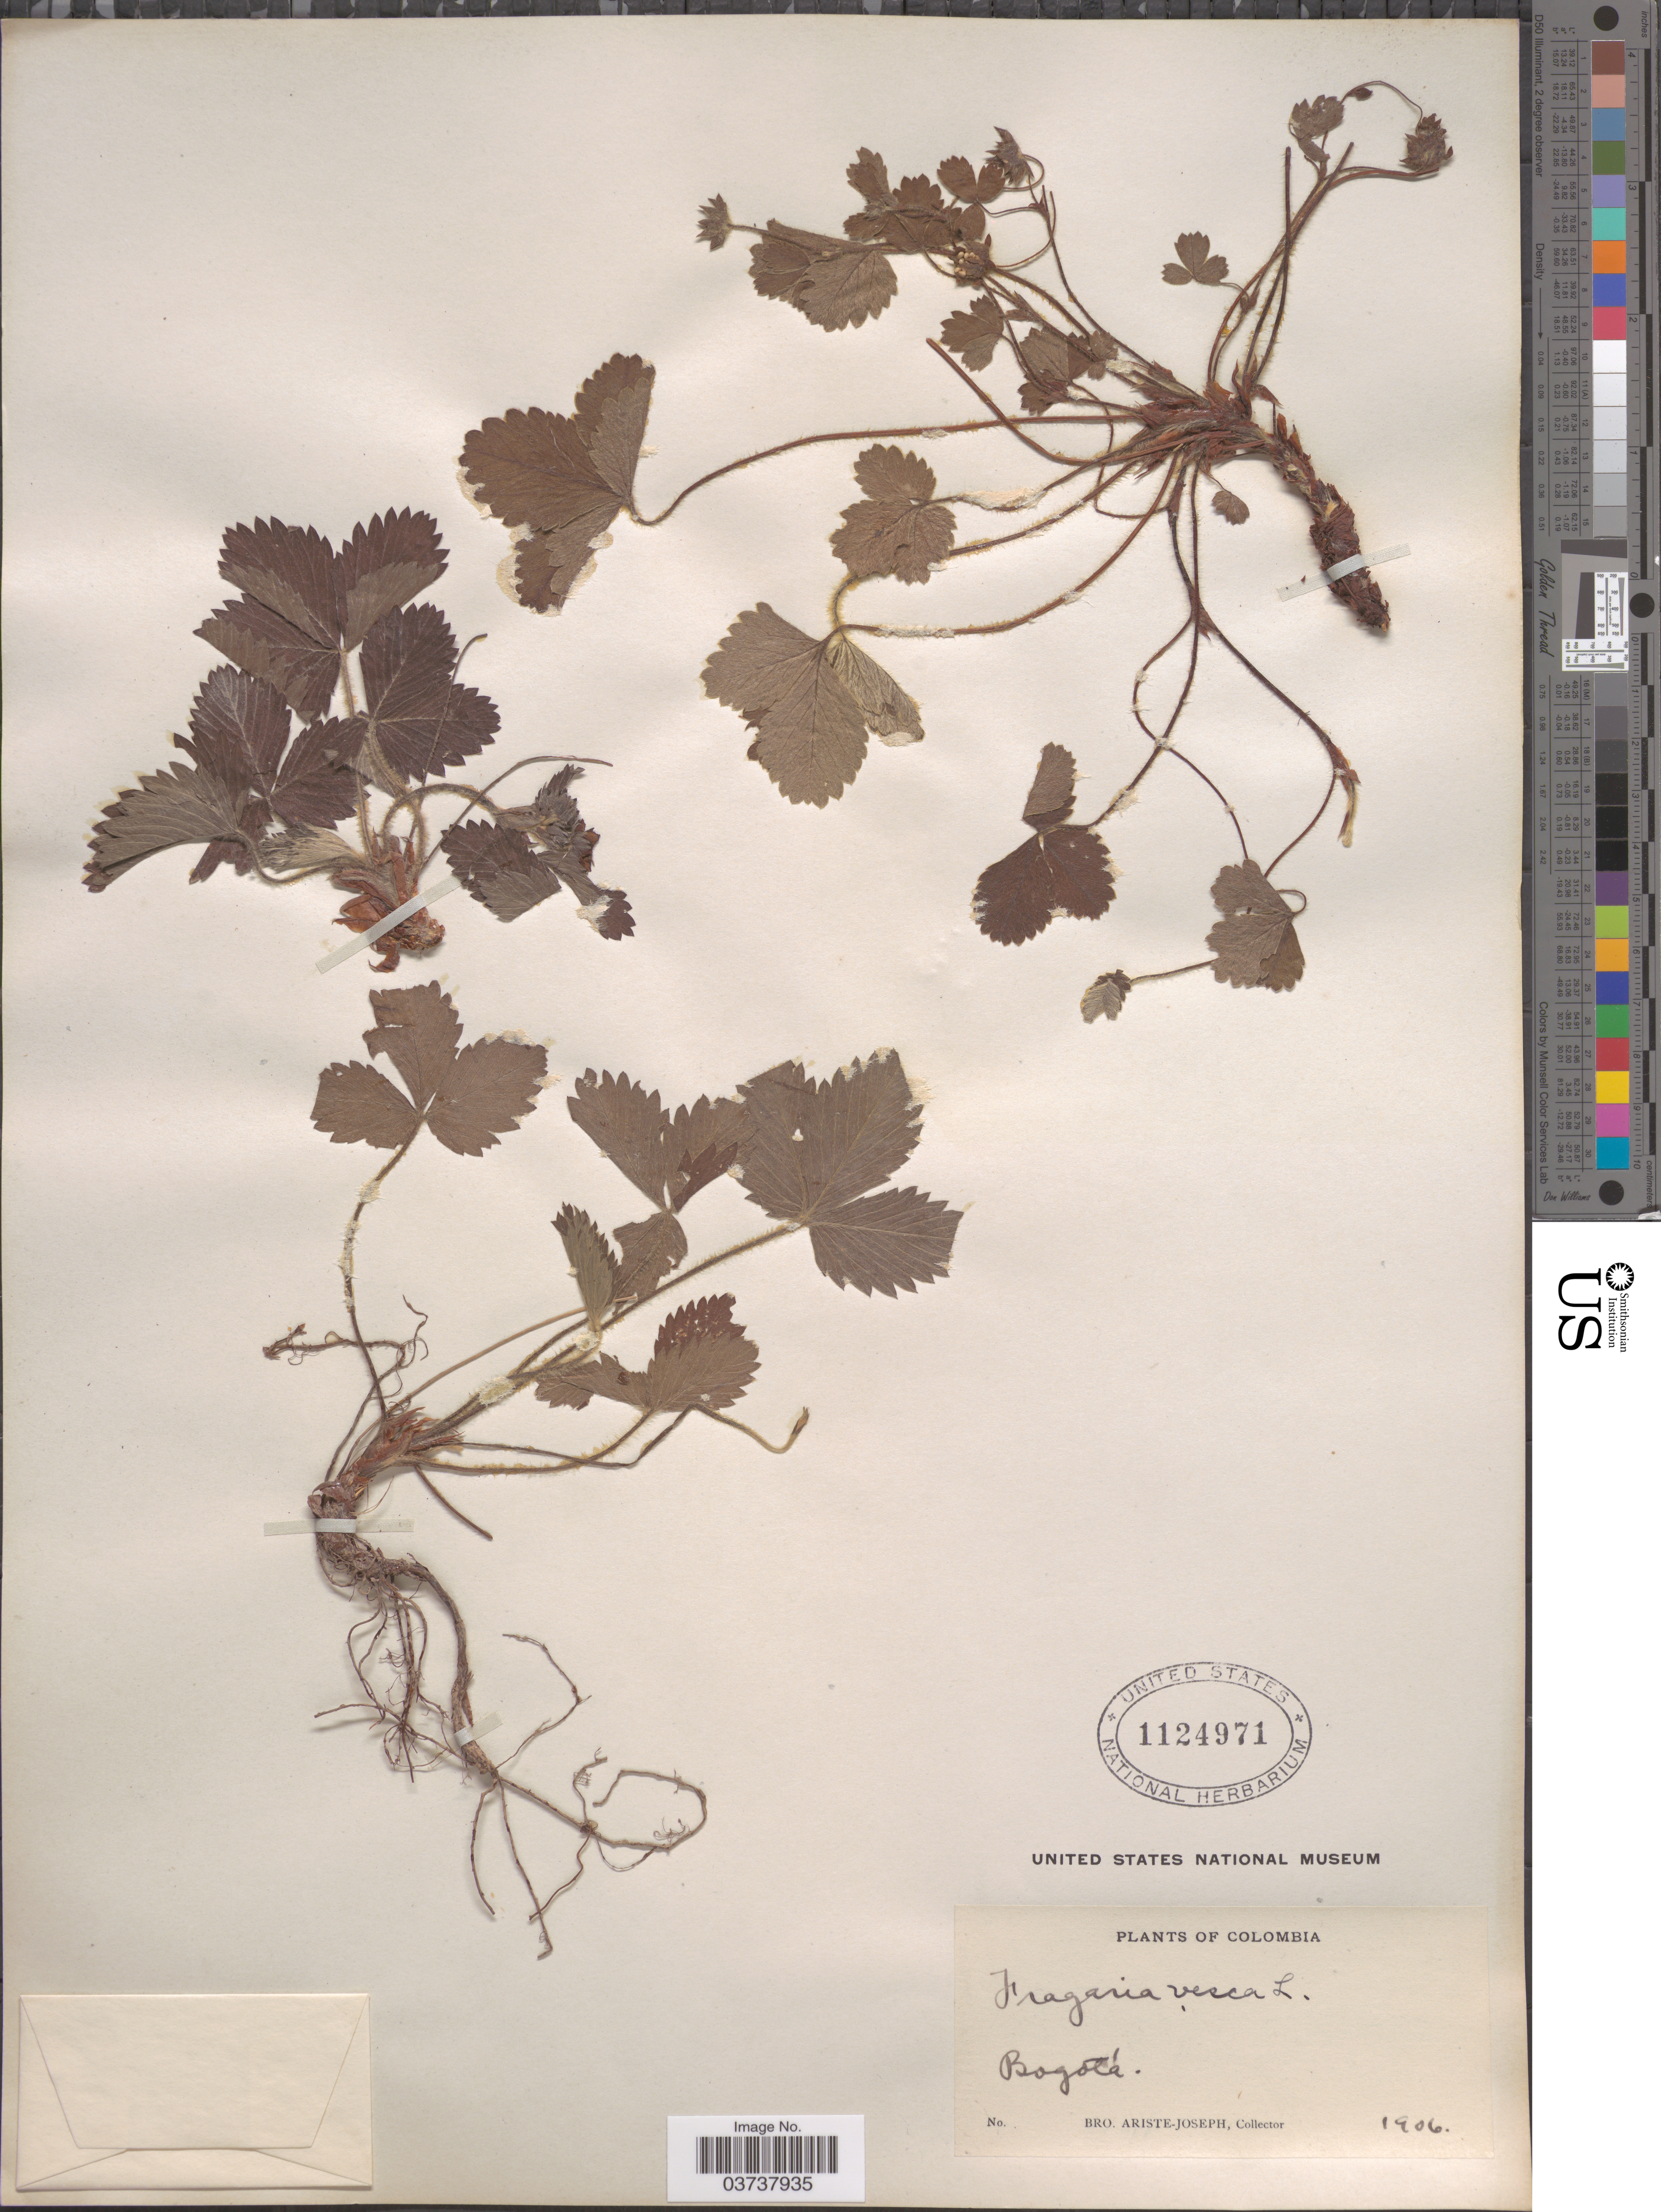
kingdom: Plantae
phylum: Tracheophyta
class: Magnoliopsida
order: Rosales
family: Rosaceae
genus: Fragaria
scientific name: Fragaria vesca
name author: L.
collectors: Bro. Ariste-Joseph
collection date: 1906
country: Colombia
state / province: Bogota D.C.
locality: Bogotá.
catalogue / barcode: US 1124971